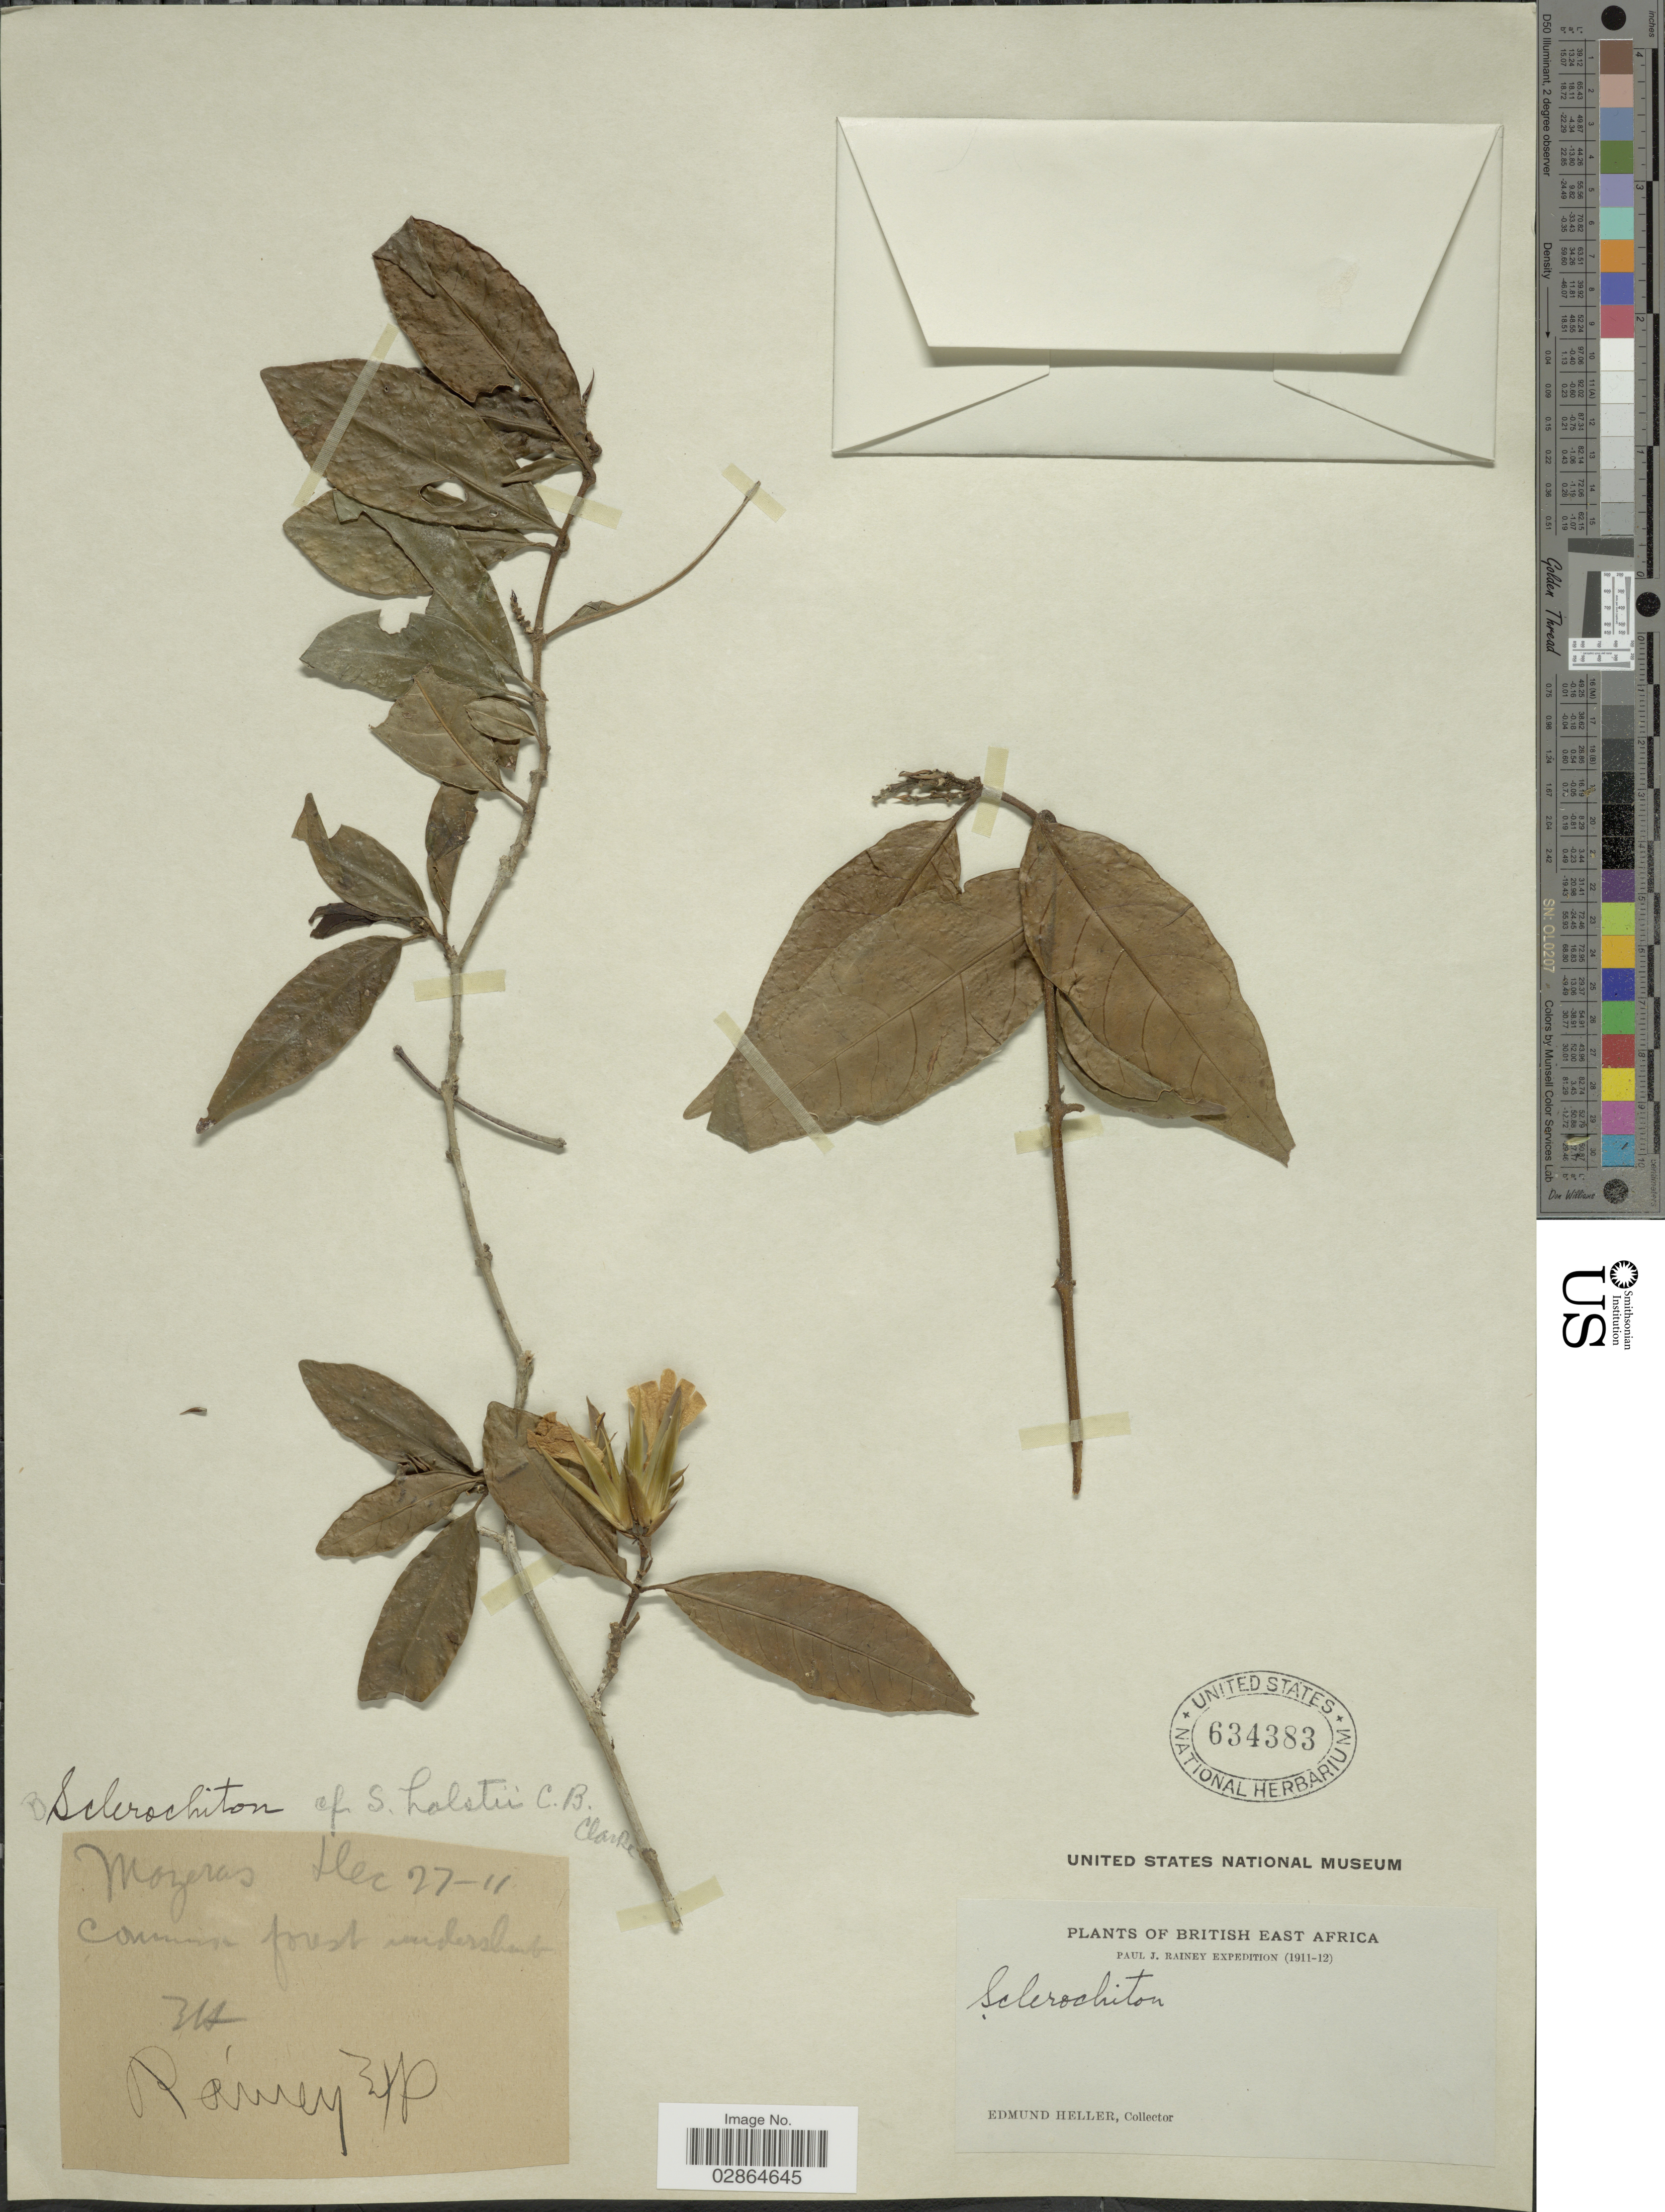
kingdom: Plantae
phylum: Tracheophyta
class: Magnoliopsida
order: Lamiales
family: Acanthaceae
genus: Sclerochiton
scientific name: Sclerochiton holstii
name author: C.B. Clarke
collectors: E. Heller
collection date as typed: Transcribed d/m/y: 27/12/11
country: Kenya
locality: British East Africa, Mozeras.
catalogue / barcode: US 634383